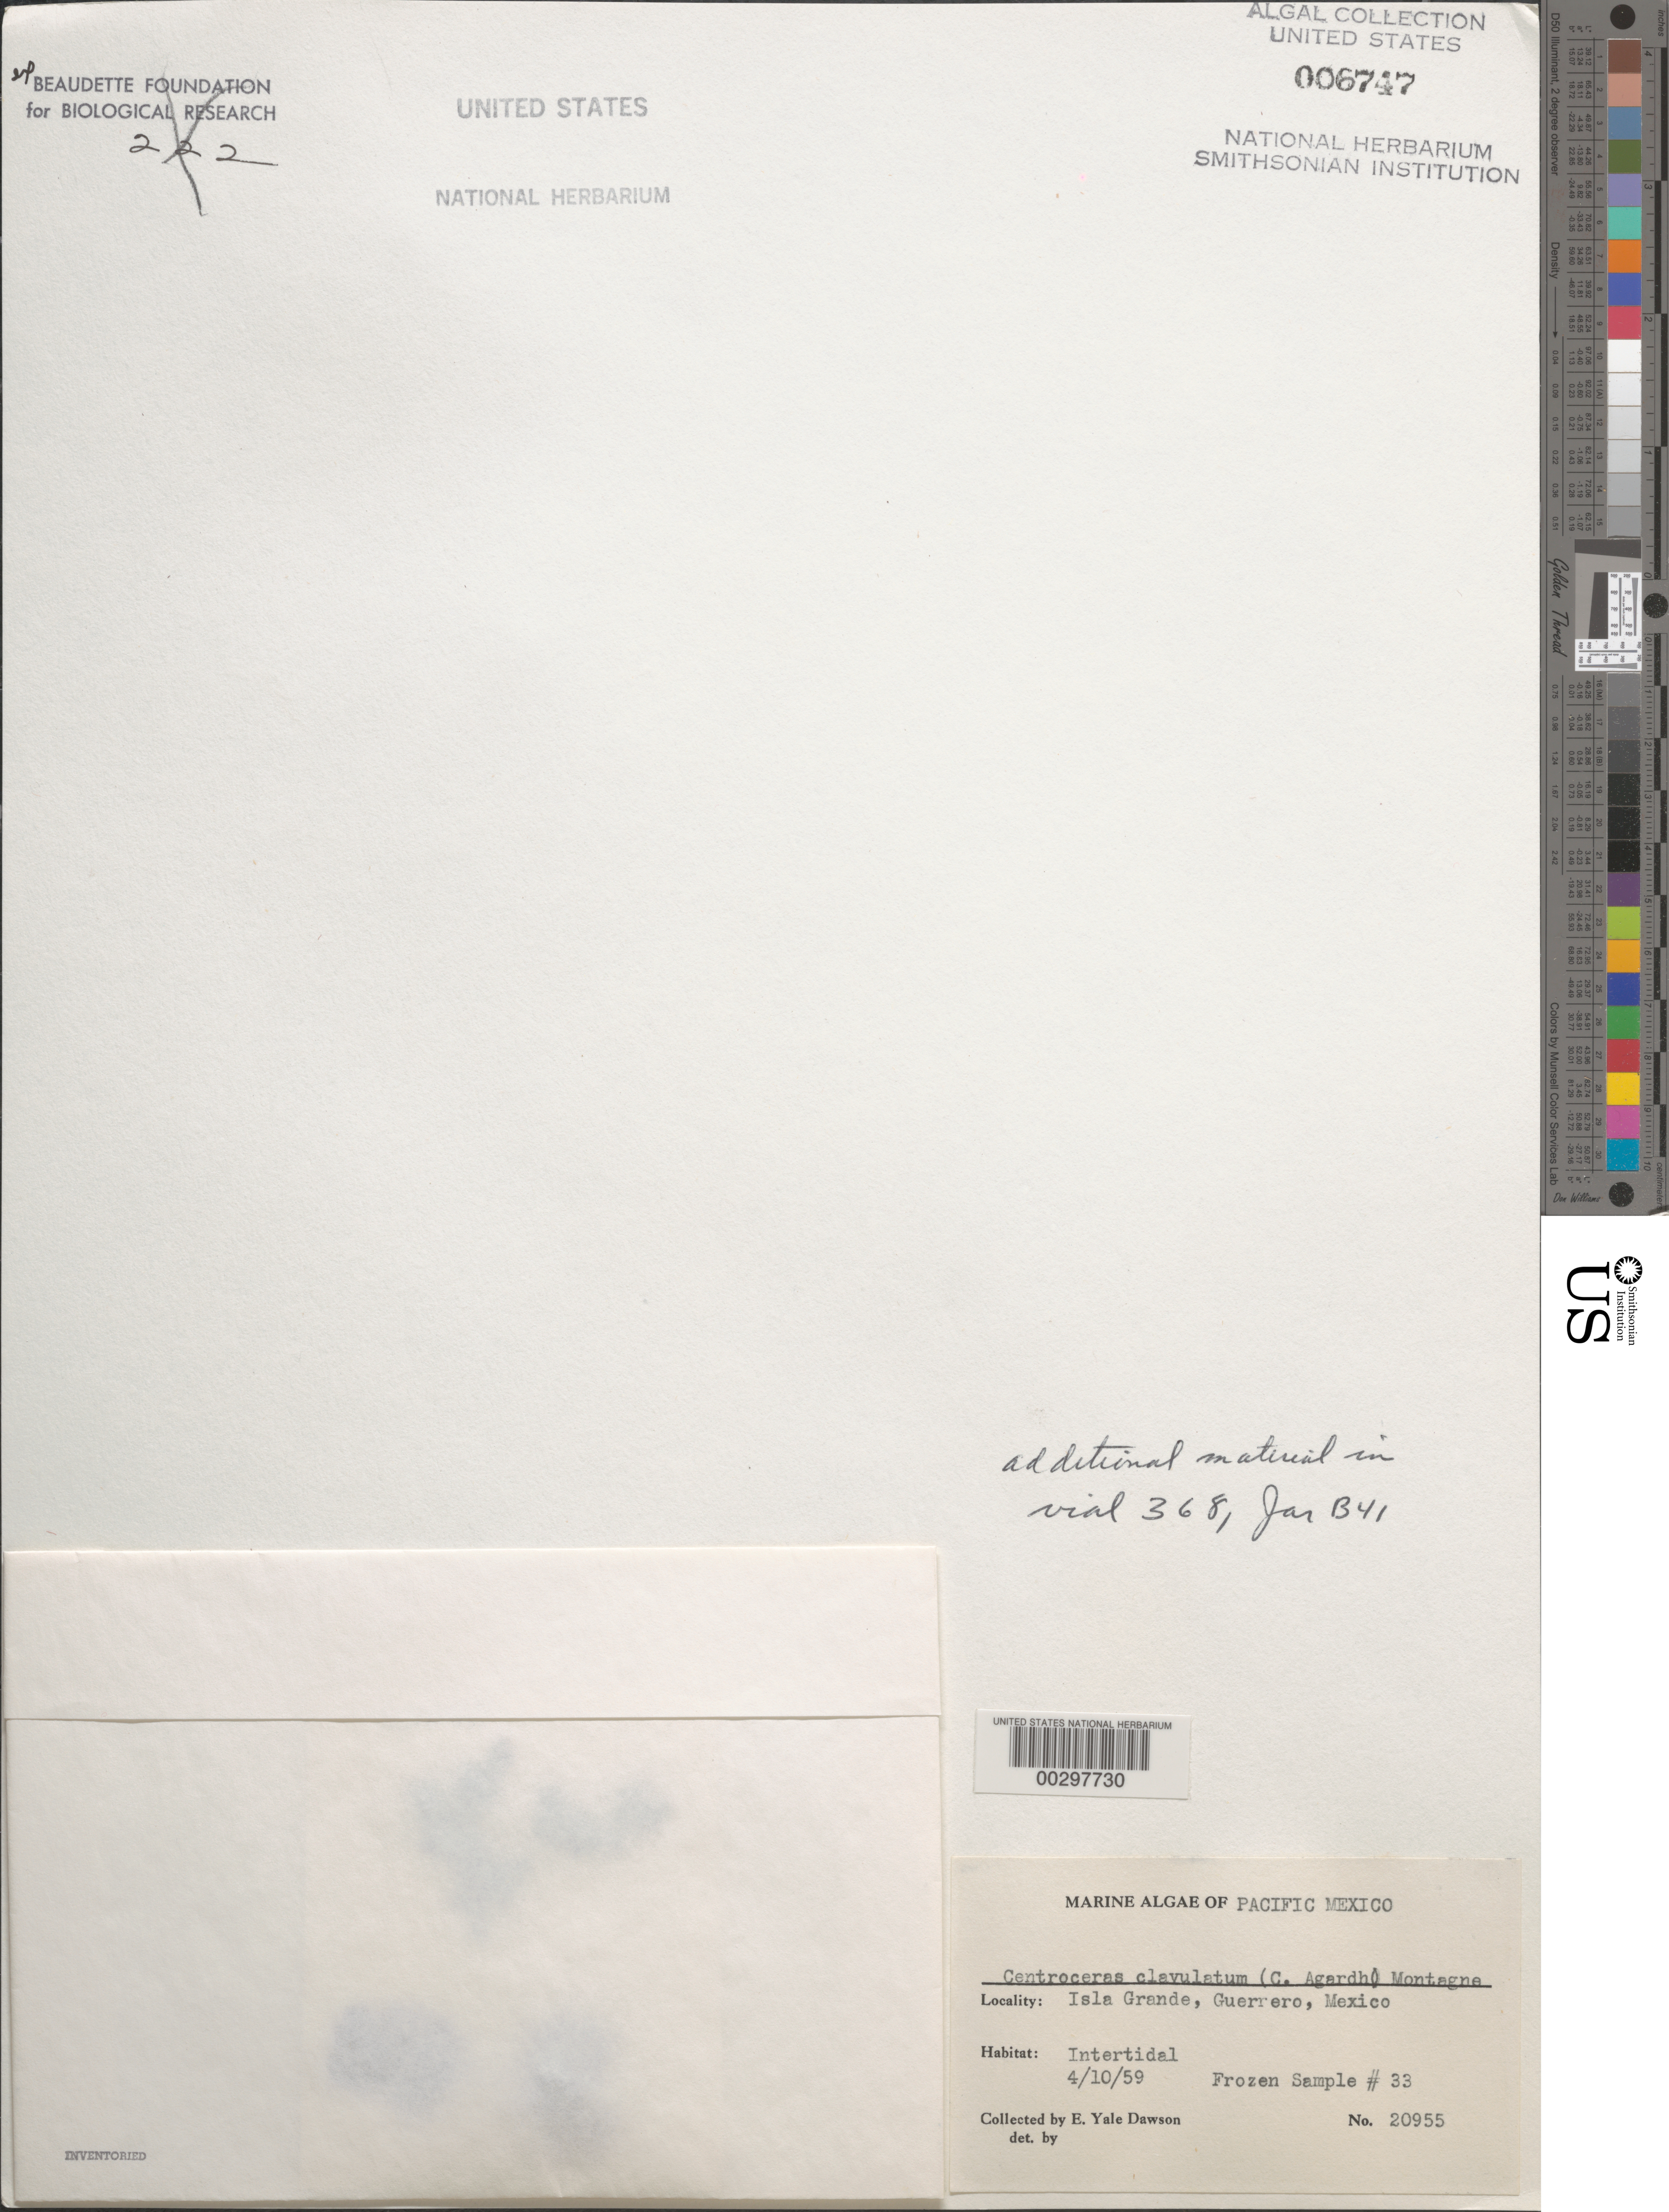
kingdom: Plantae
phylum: Rhodophyta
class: Florideophyceae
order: Ceramiales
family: Ceramiaceae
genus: Centroceras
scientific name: Centroceras clavulatum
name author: (C. Agardh) Mont.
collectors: E. Y. Dawson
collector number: EYD 20955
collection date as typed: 4/10/59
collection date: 1959-04-10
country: Mexico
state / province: Guerrero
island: Isla Grande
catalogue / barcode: US 6747